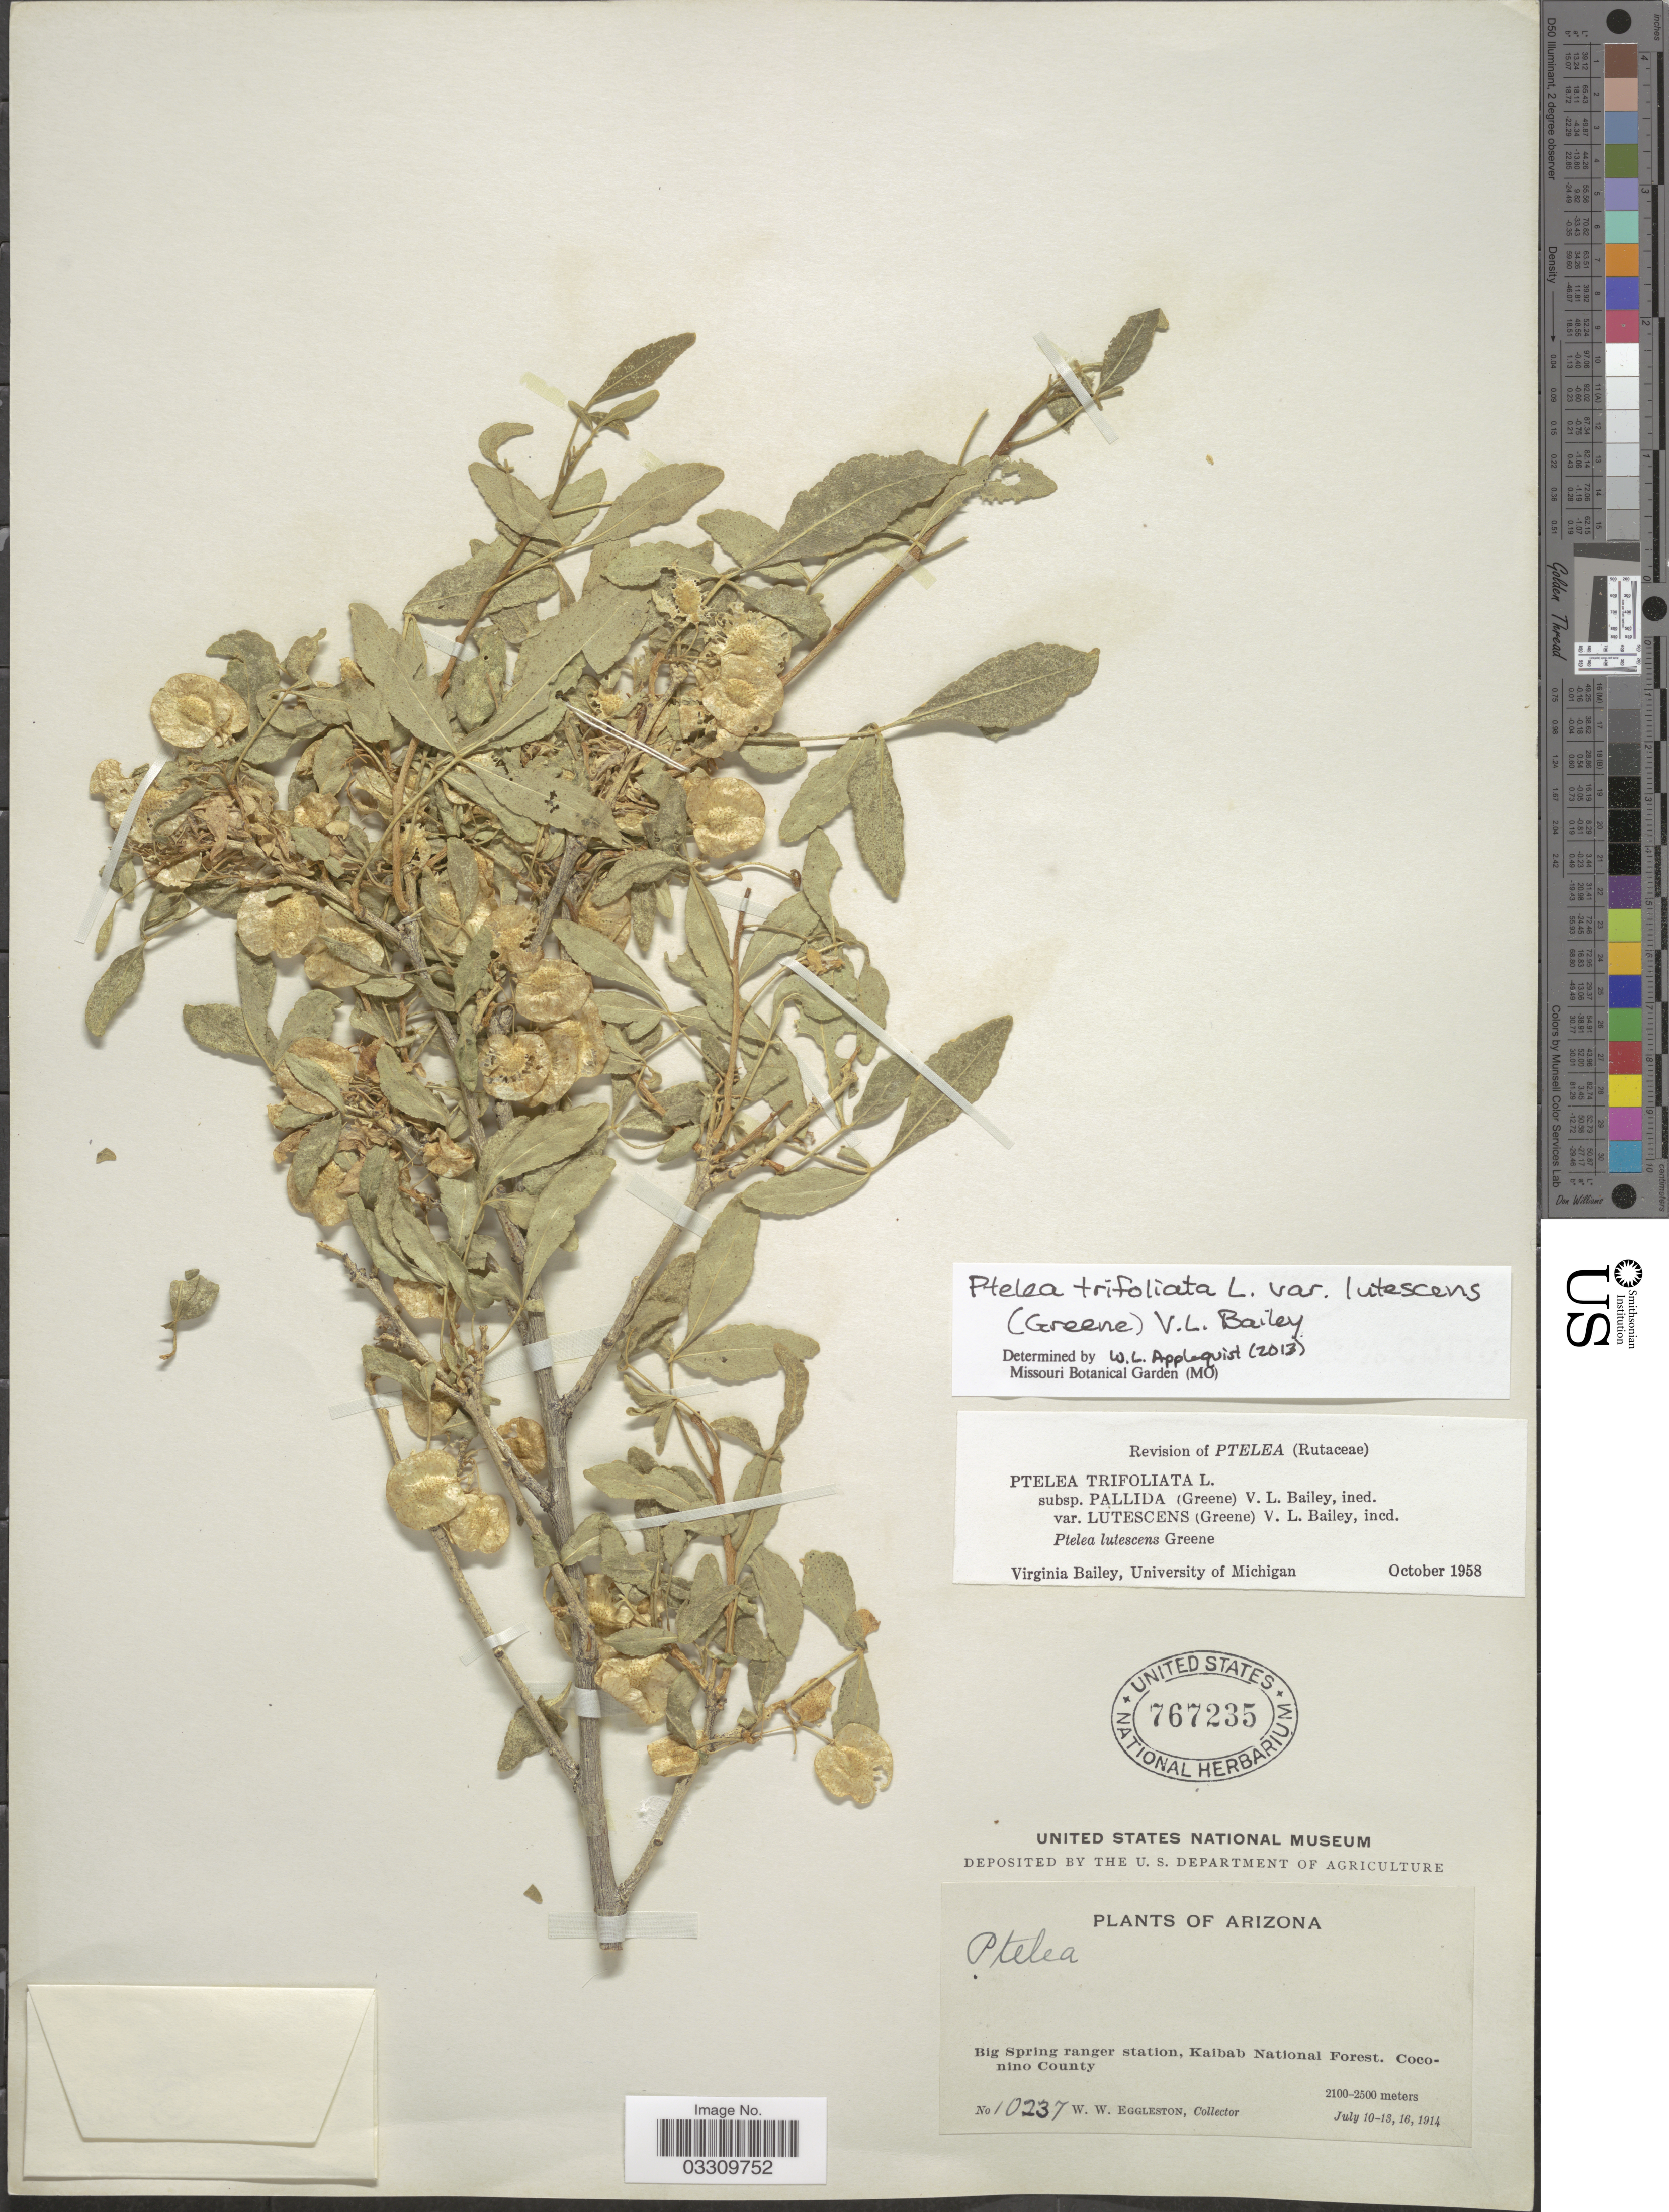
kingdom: Plantae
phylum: Tracheophyta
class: Magnoliopsida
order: Sapindales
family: Rutaceae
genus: Ptelea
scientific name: Ptelea trifoliata var. lutescens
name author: V. L. Bailey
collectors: W. W. Eggleston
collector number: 10237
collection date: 1914-07-10/1914-07-16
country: United States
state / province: Arizona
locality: Big Spring ranger station, Kaibab National Forest, Coconino County.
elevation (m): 2100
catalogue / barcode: US 767235